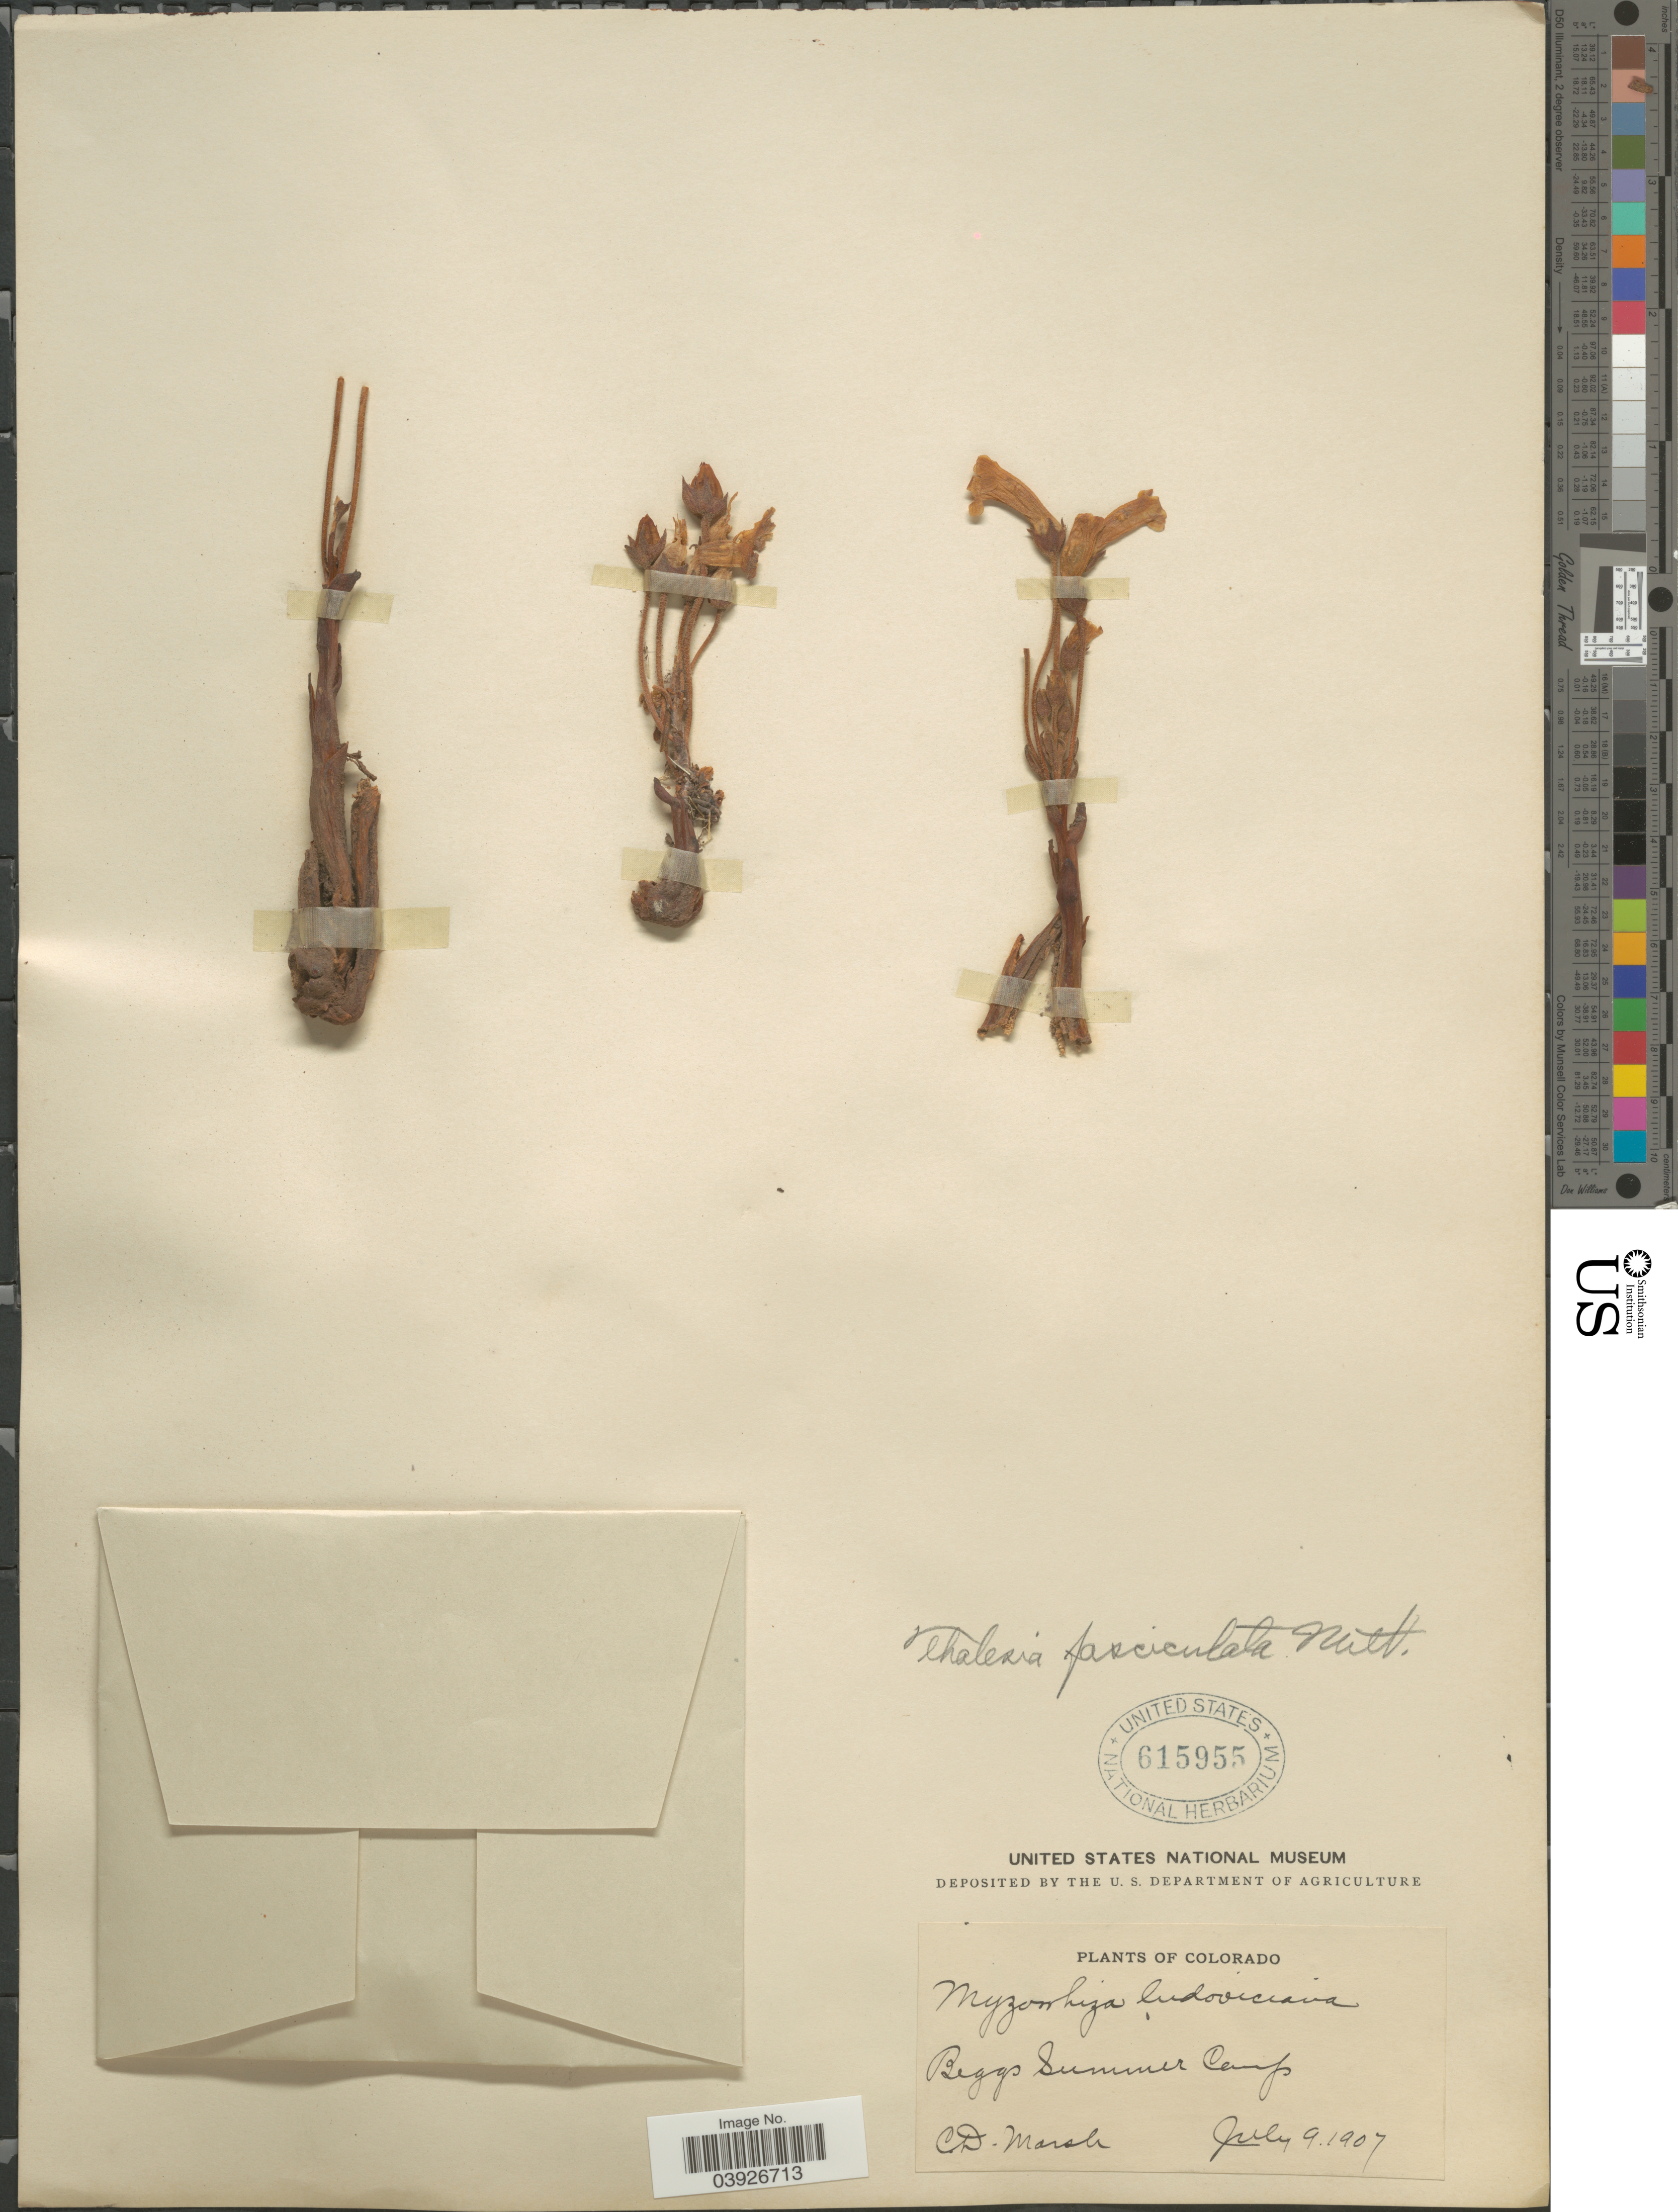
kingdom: Plantae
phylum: Tracheophyta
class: Magnoliopsida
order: Lamiales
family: Orobanchaceae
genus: Aphyllon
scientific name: Aphyllon fasciculatum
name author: (Nutt.) Torr. & A. Gray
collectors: C. D. Marsh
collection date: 1907-07-09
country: United States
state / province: Colorado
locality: Biggs Summer Camp.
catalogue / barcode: US 615955